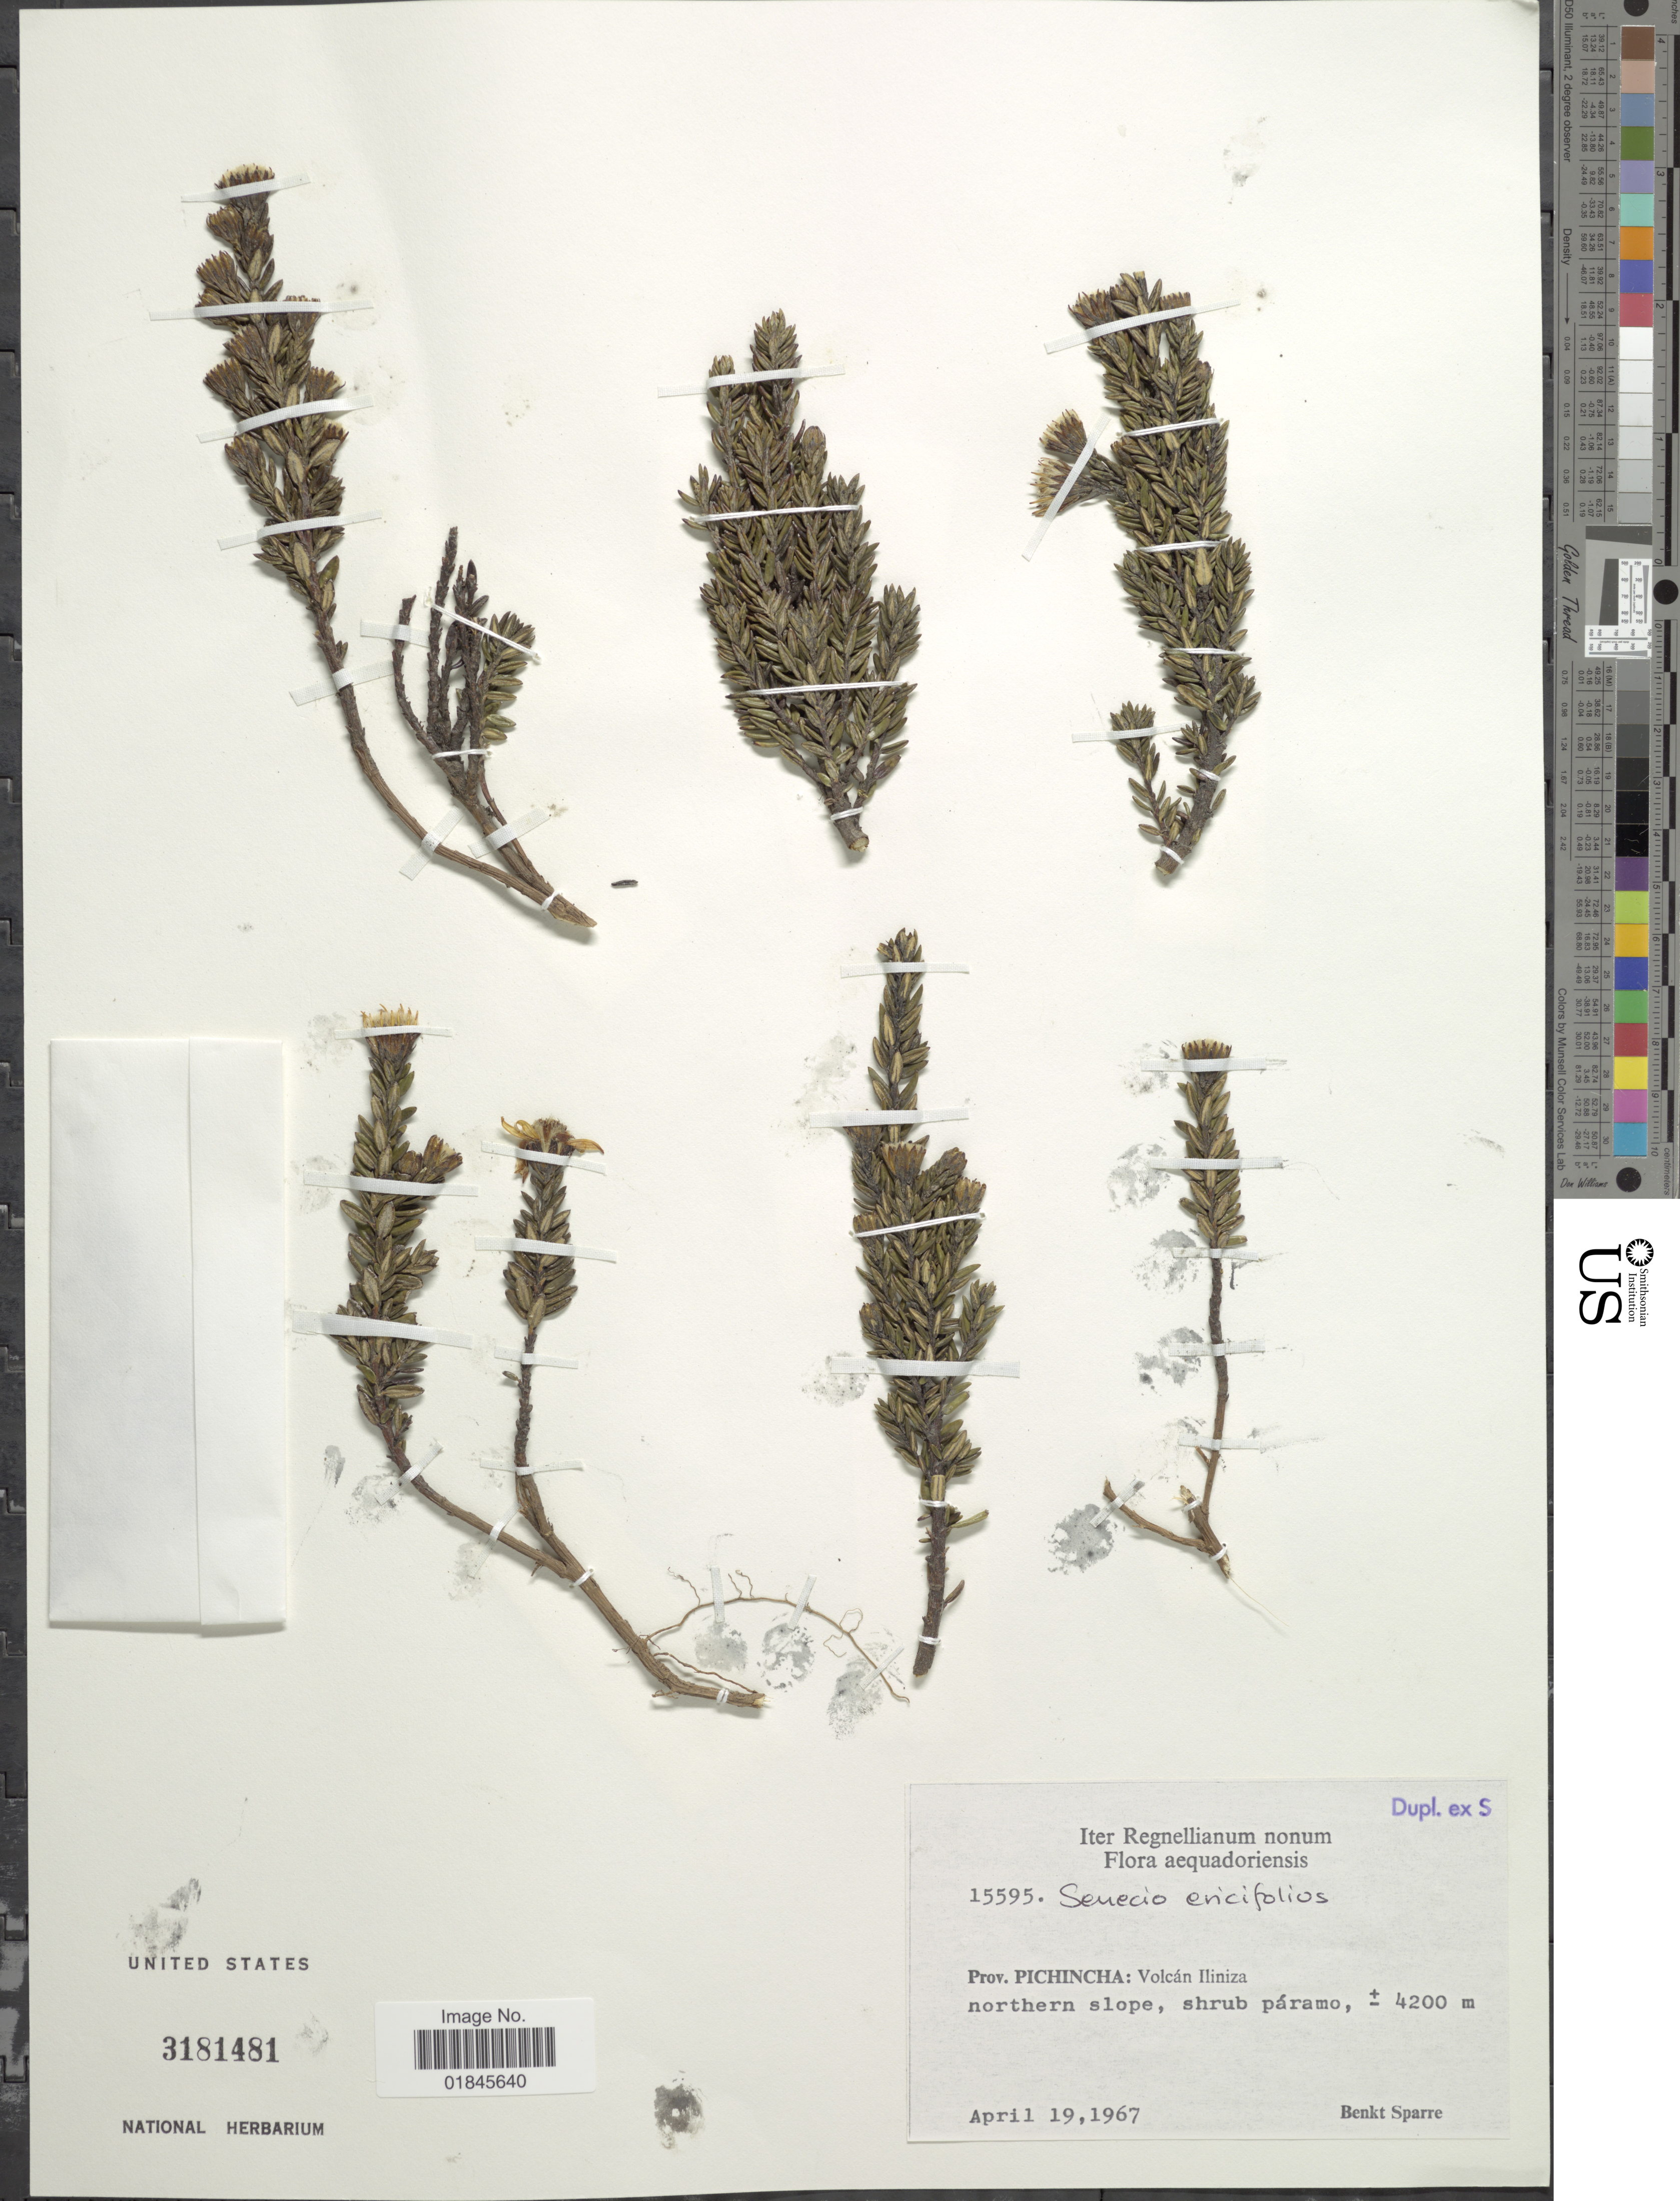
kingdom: Plantae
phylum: Tracheophyta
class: Magnoliopsida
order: Asterales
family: Asteraceae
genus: Pentacalia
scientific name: Pentacalia peruviana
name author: (Pers.) Cuatrec.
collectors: B. Sparre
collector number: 15595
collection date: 1967-04-19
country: Ecuador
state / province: Pichincha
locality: Prov. Pichincha: Volcán Iliniza. Northern slope, shrub páramo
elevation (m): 4200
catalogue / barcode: US 3181481